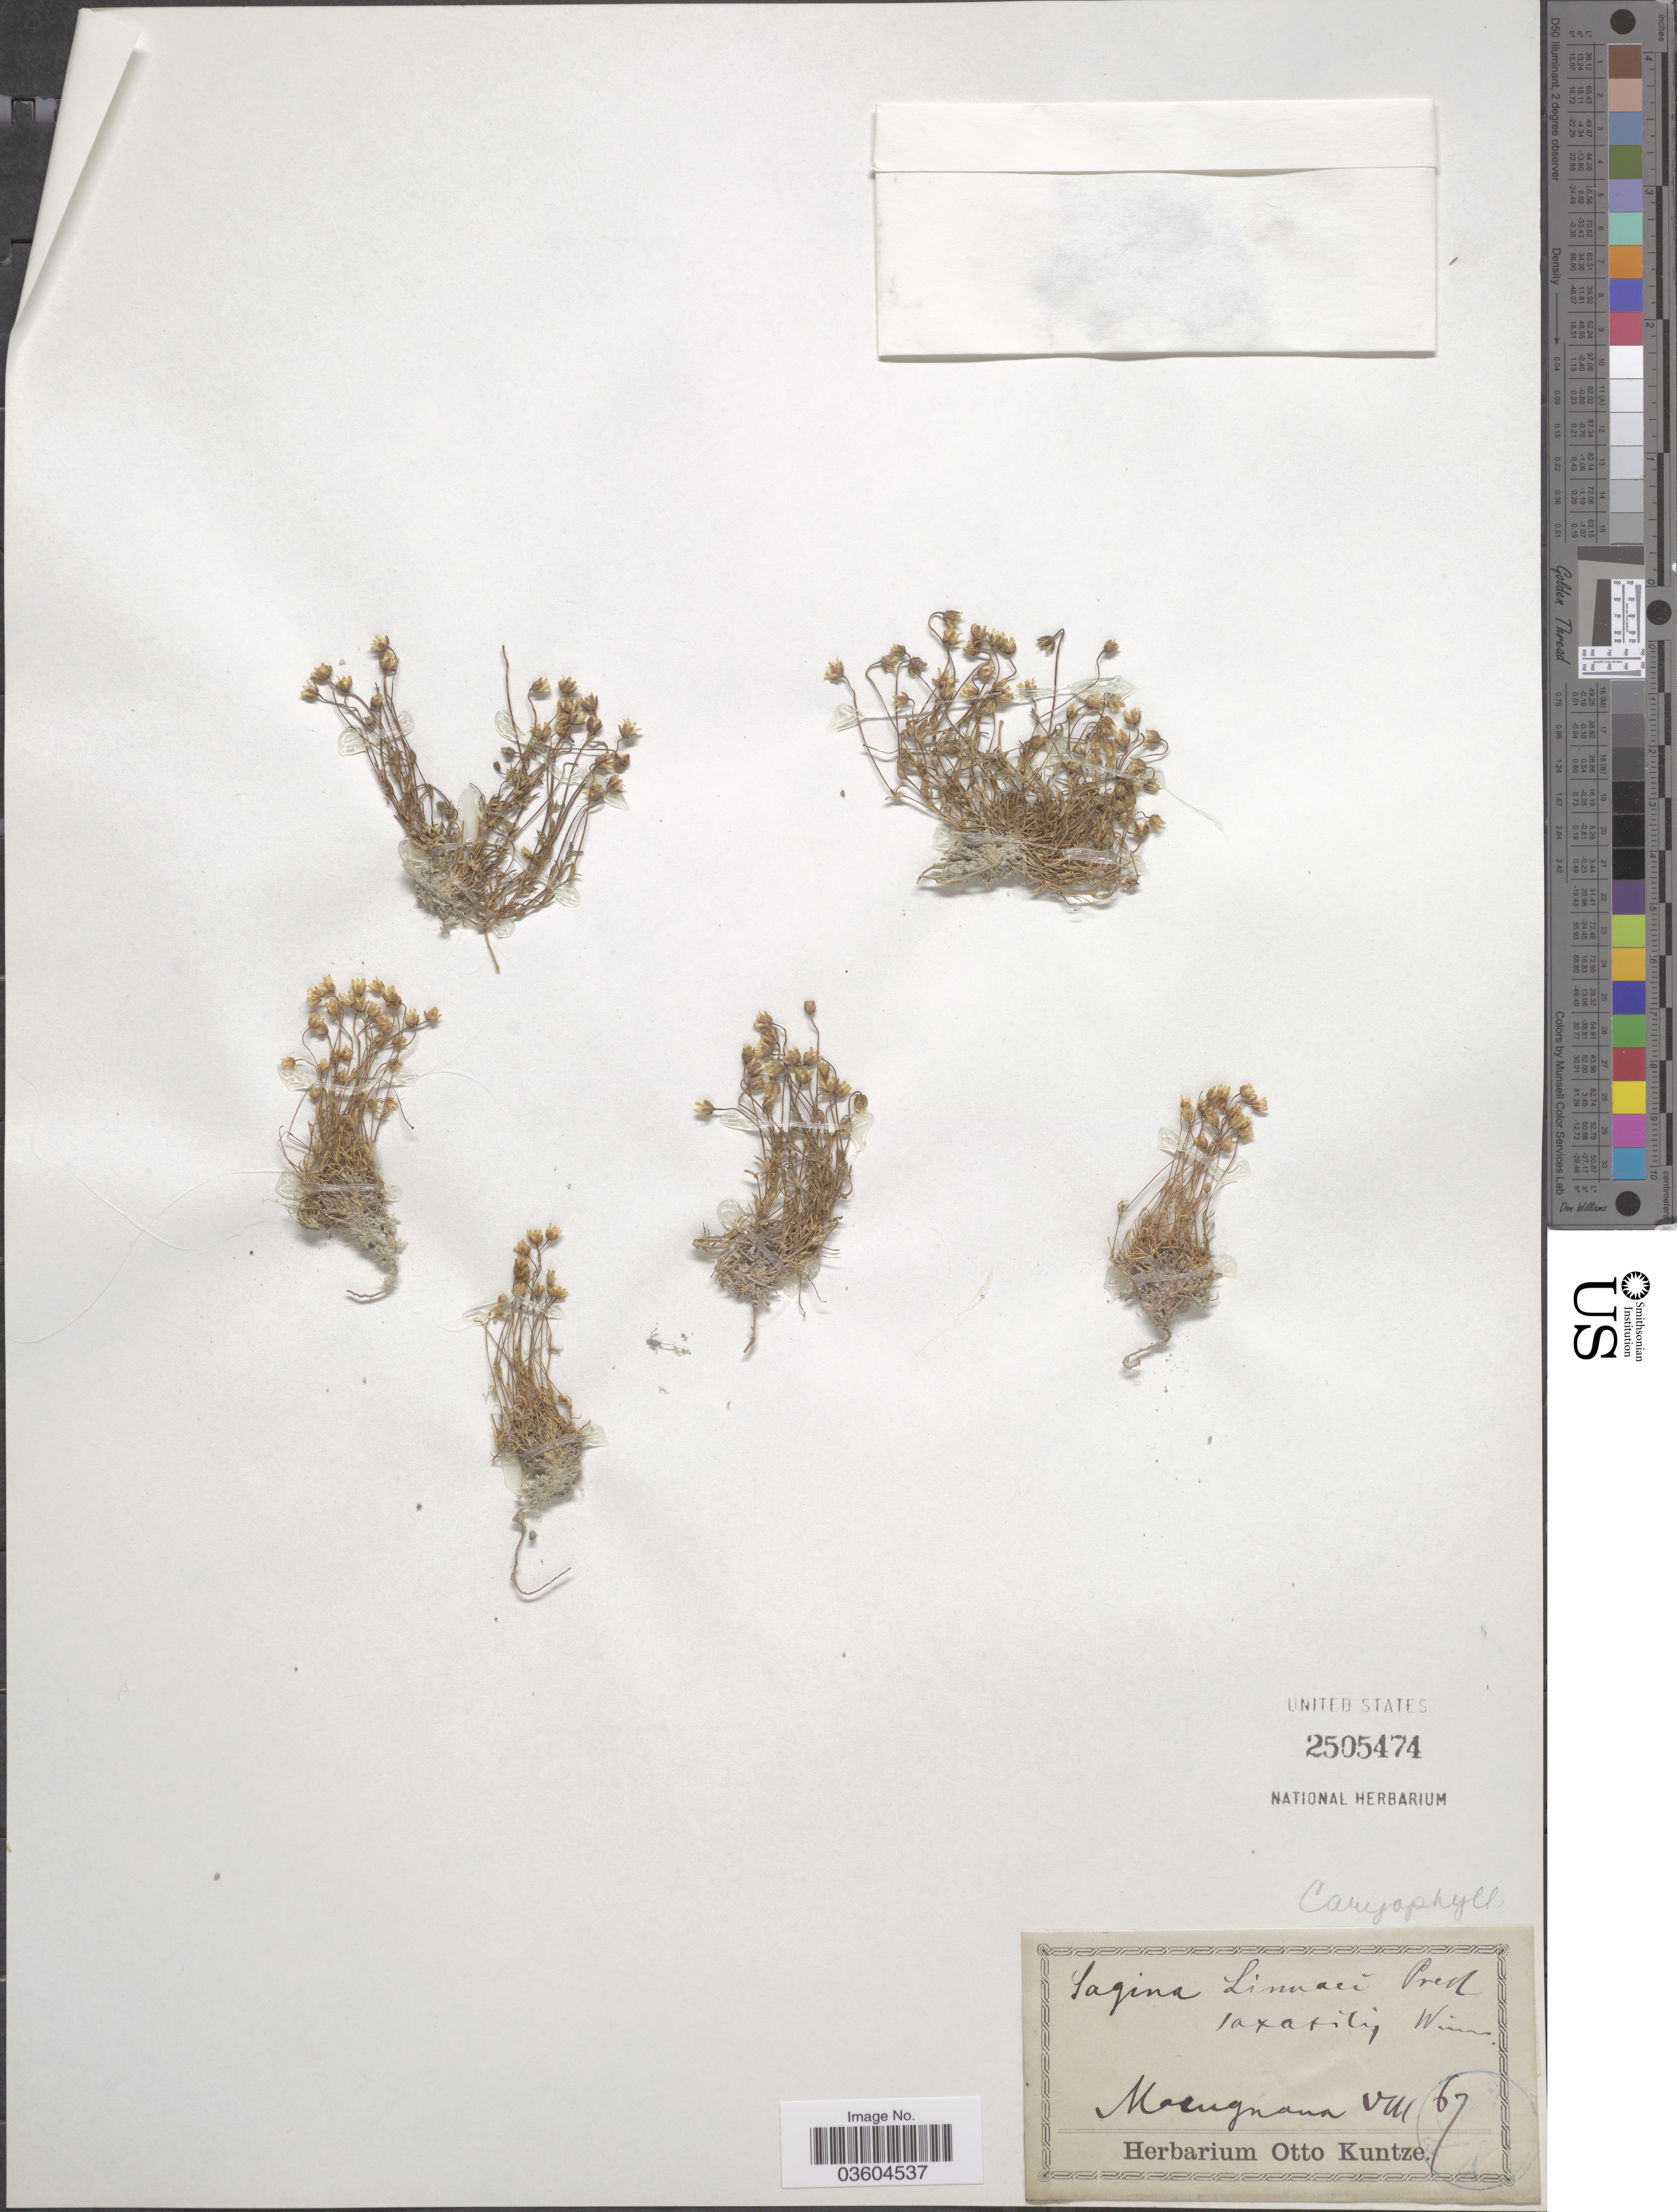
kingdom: Plantae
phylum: Tracheophyta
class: Magnoliopsida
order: Caryophyllales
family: Caryophyllaceae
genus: Sagina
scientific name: Sagina linnaei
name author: C. Presl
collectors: ex herb. Otto Kuntze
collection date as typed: Transcribed d/m/y: /8/67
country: Italy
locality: Macugnaua.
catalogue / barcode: US 2505474